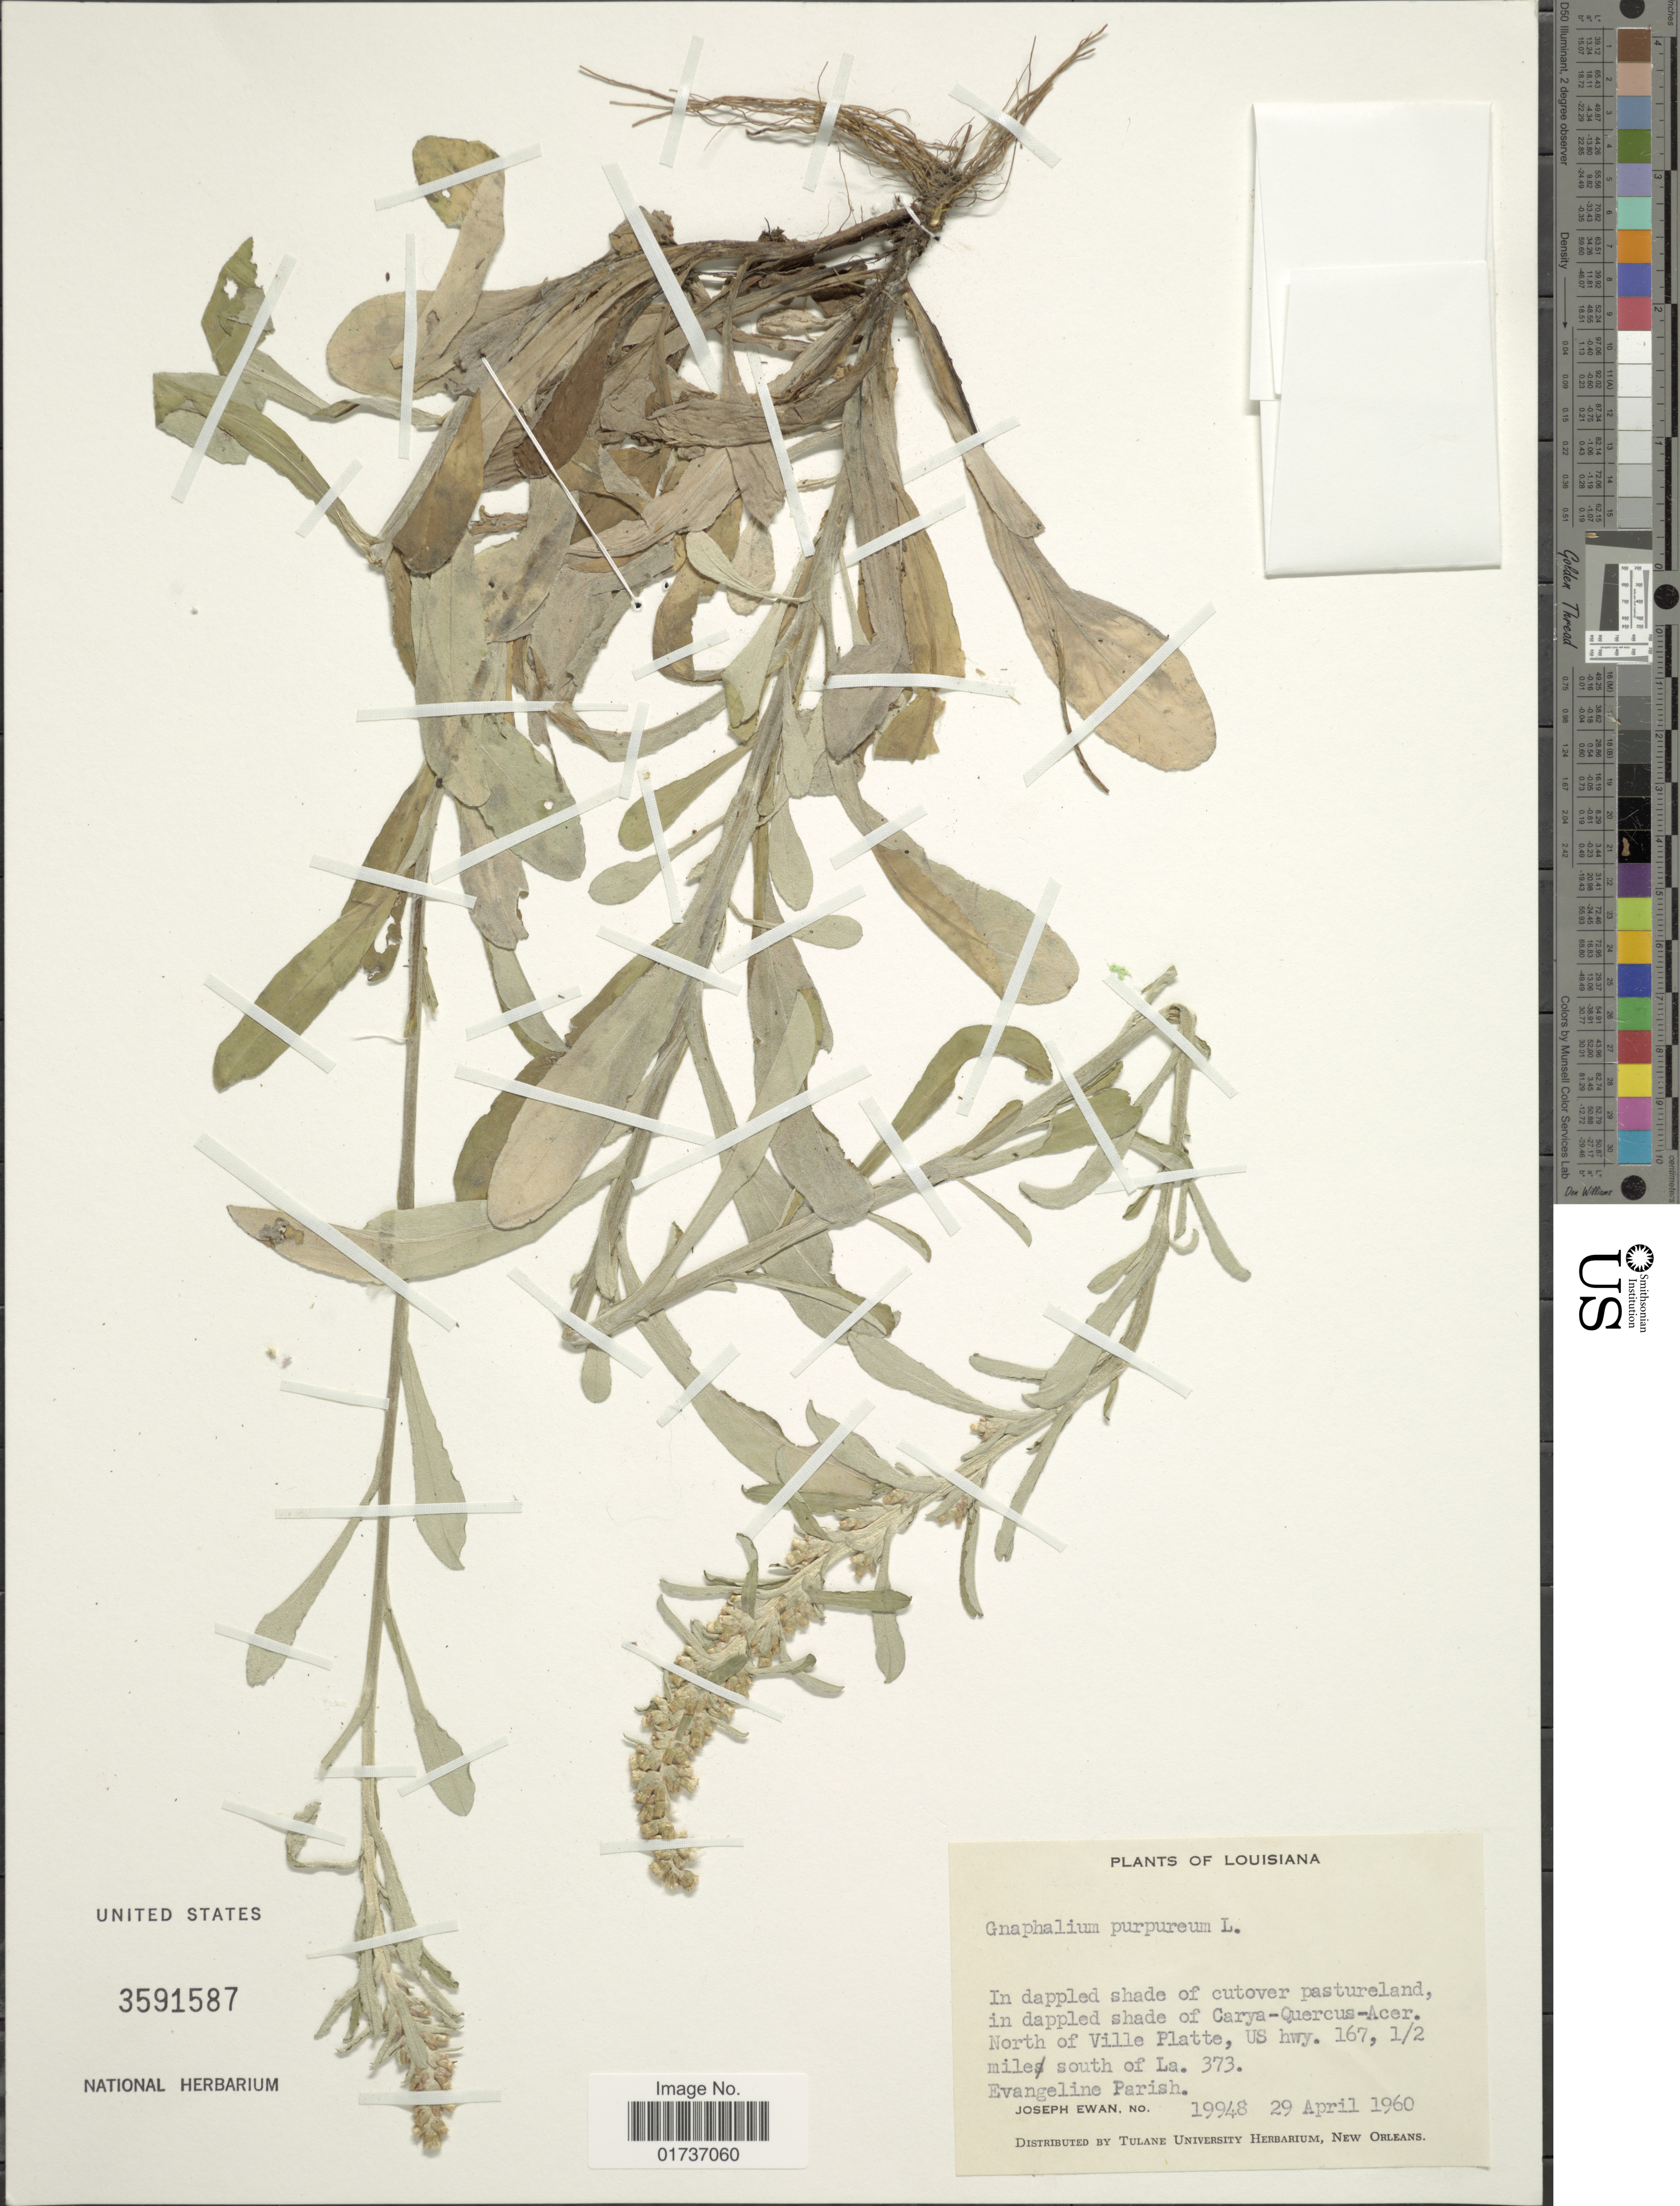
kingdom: Plantae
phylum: Tracheophyta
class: Magnoliopsida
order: Asterales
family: Asteraceae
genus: Gnaphalium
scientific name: Gnaphalium purpureum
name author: L.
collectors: J. A. Ewan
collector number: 19948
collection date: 1960-04-29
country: United States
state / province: Louisiana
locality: In dappled shade of cutover pastureland, in dappled shade of Carya-Quercus-Acer. North of Ville Platte, US hwy 167, 1/2 mile south of La 373,, Evangeline Parish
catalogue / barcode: US 3591587